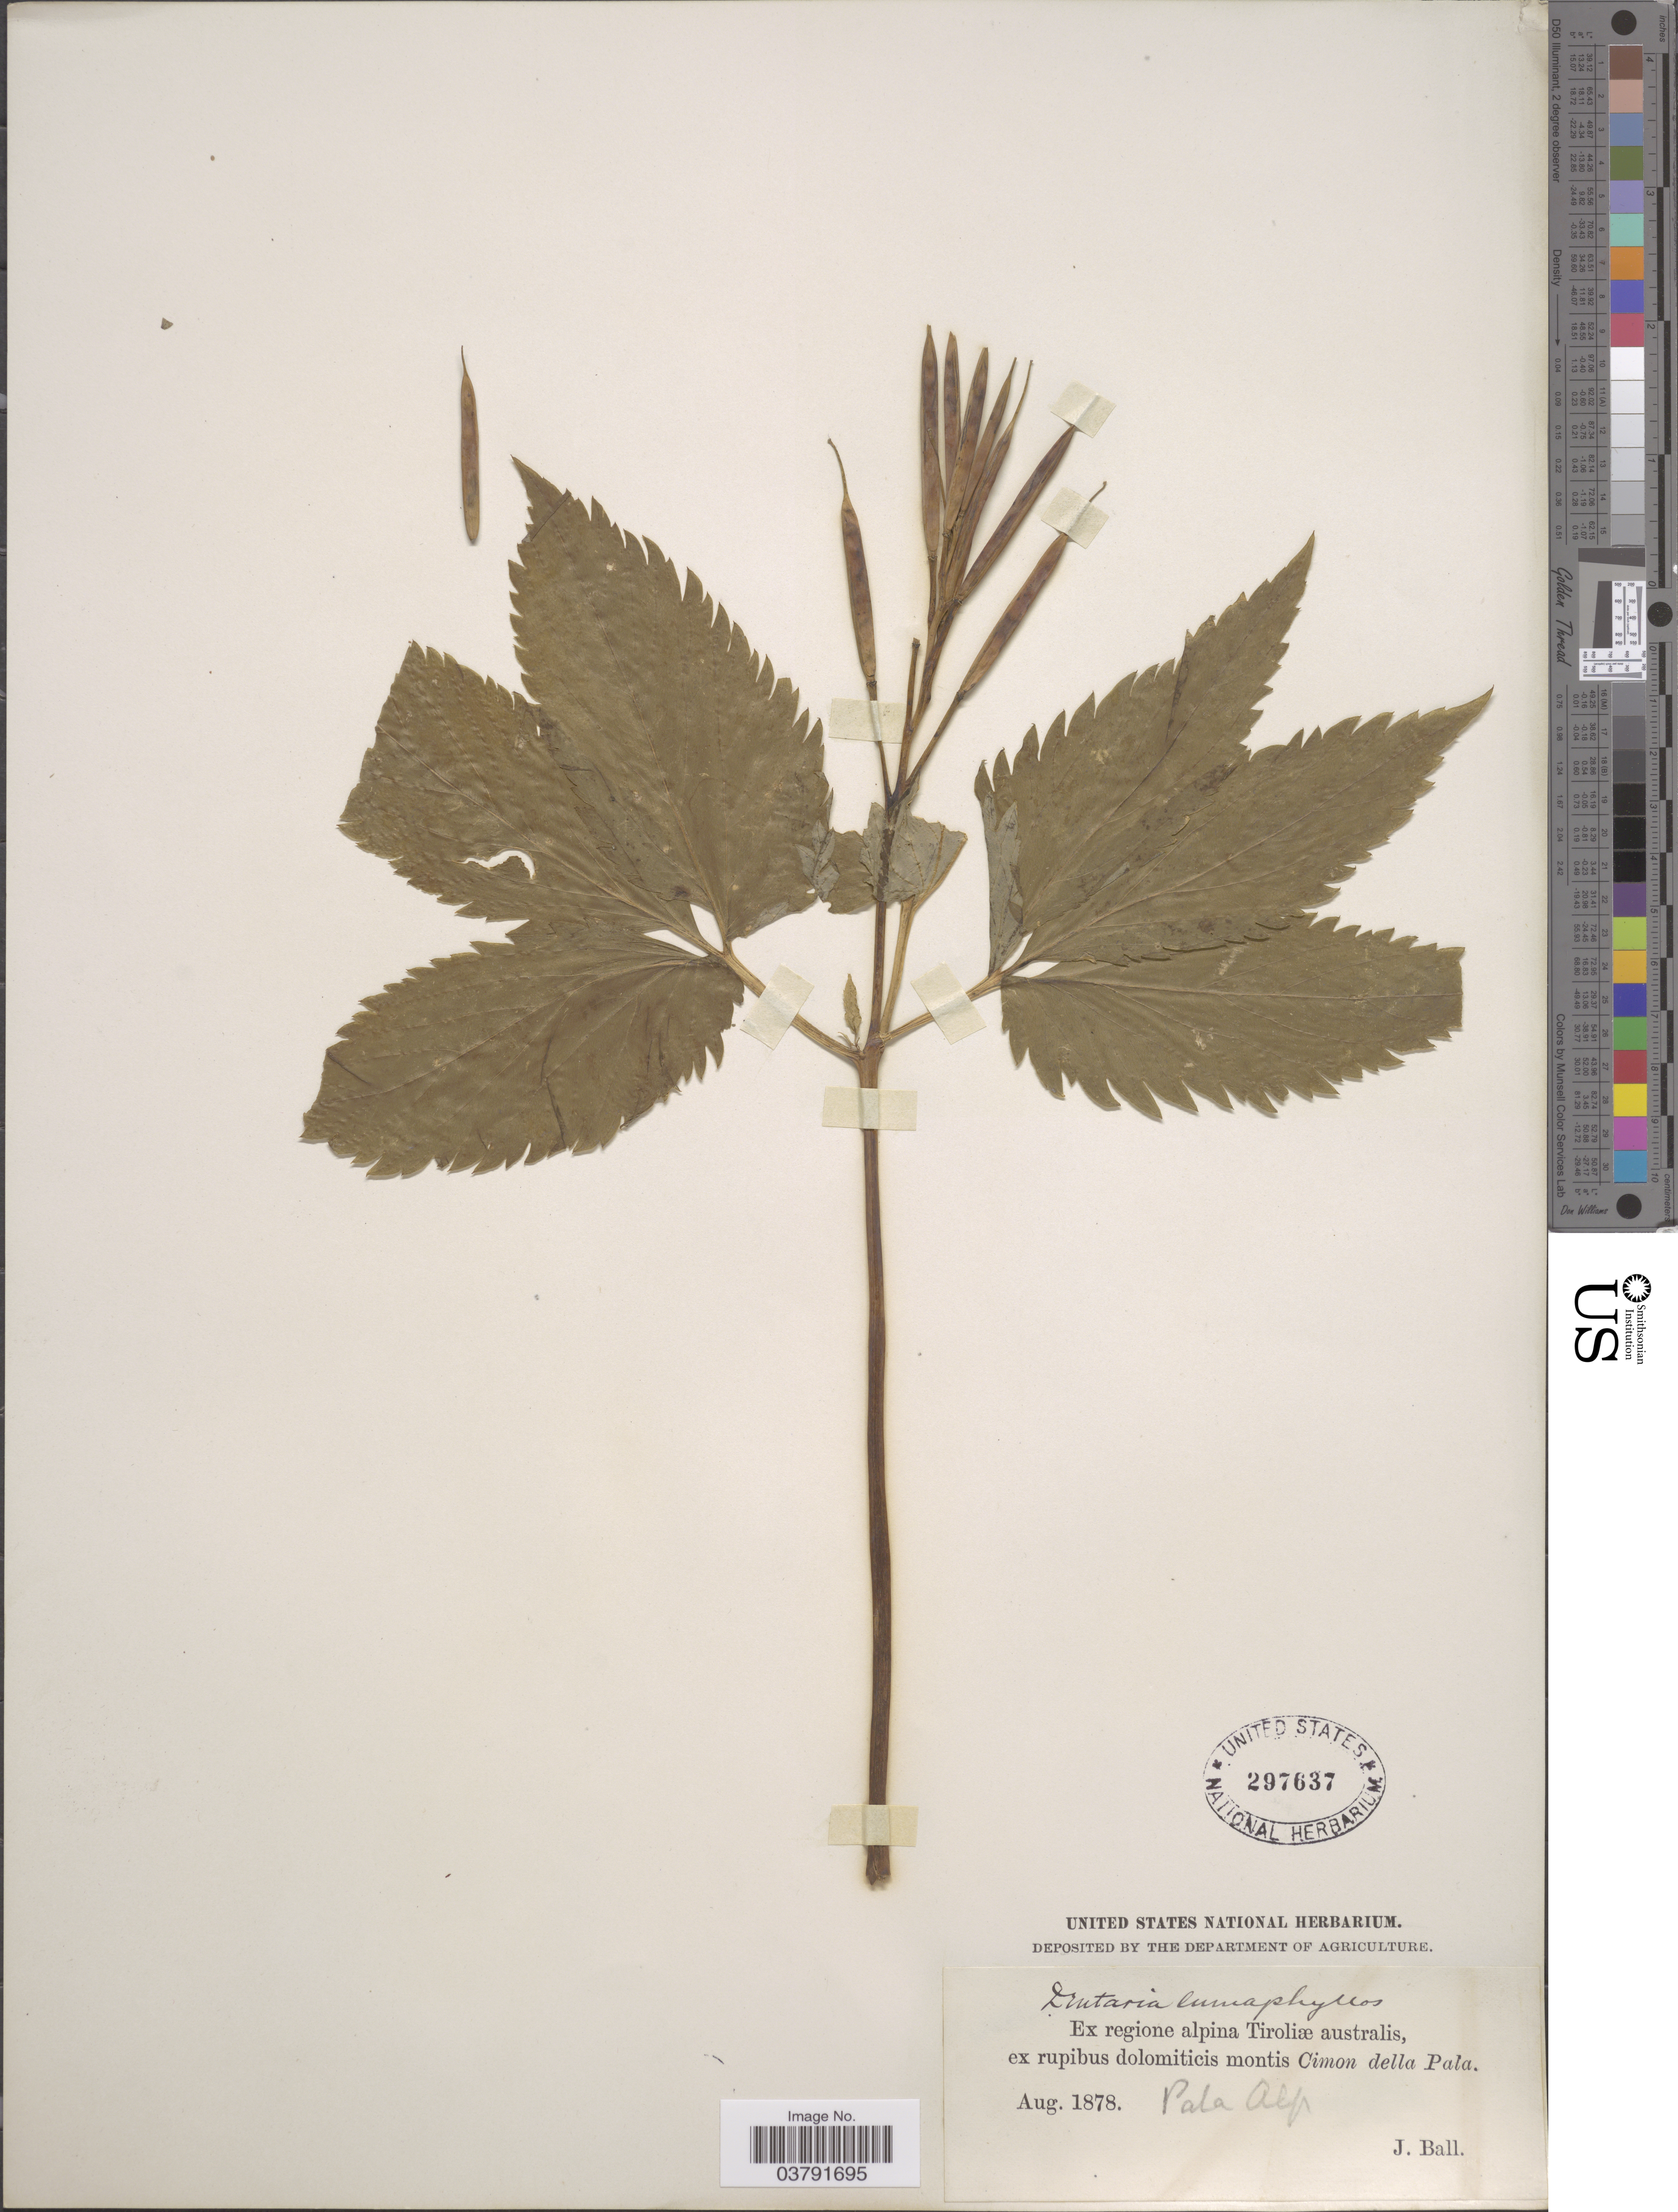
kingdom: Plantae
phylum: Tracheophyta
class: Magnoliopsida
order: Brassicales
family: Brassicaceae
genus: Dentaria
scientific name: Dentaria enneaphyllos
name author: L.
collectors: J. Ball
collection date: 1878-08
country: Italy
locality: Ex regione alpina Tiroliæ australis, ex rupius dolomiticis montis Cimon della Pala. Pala Alp.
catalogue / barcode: US 297637